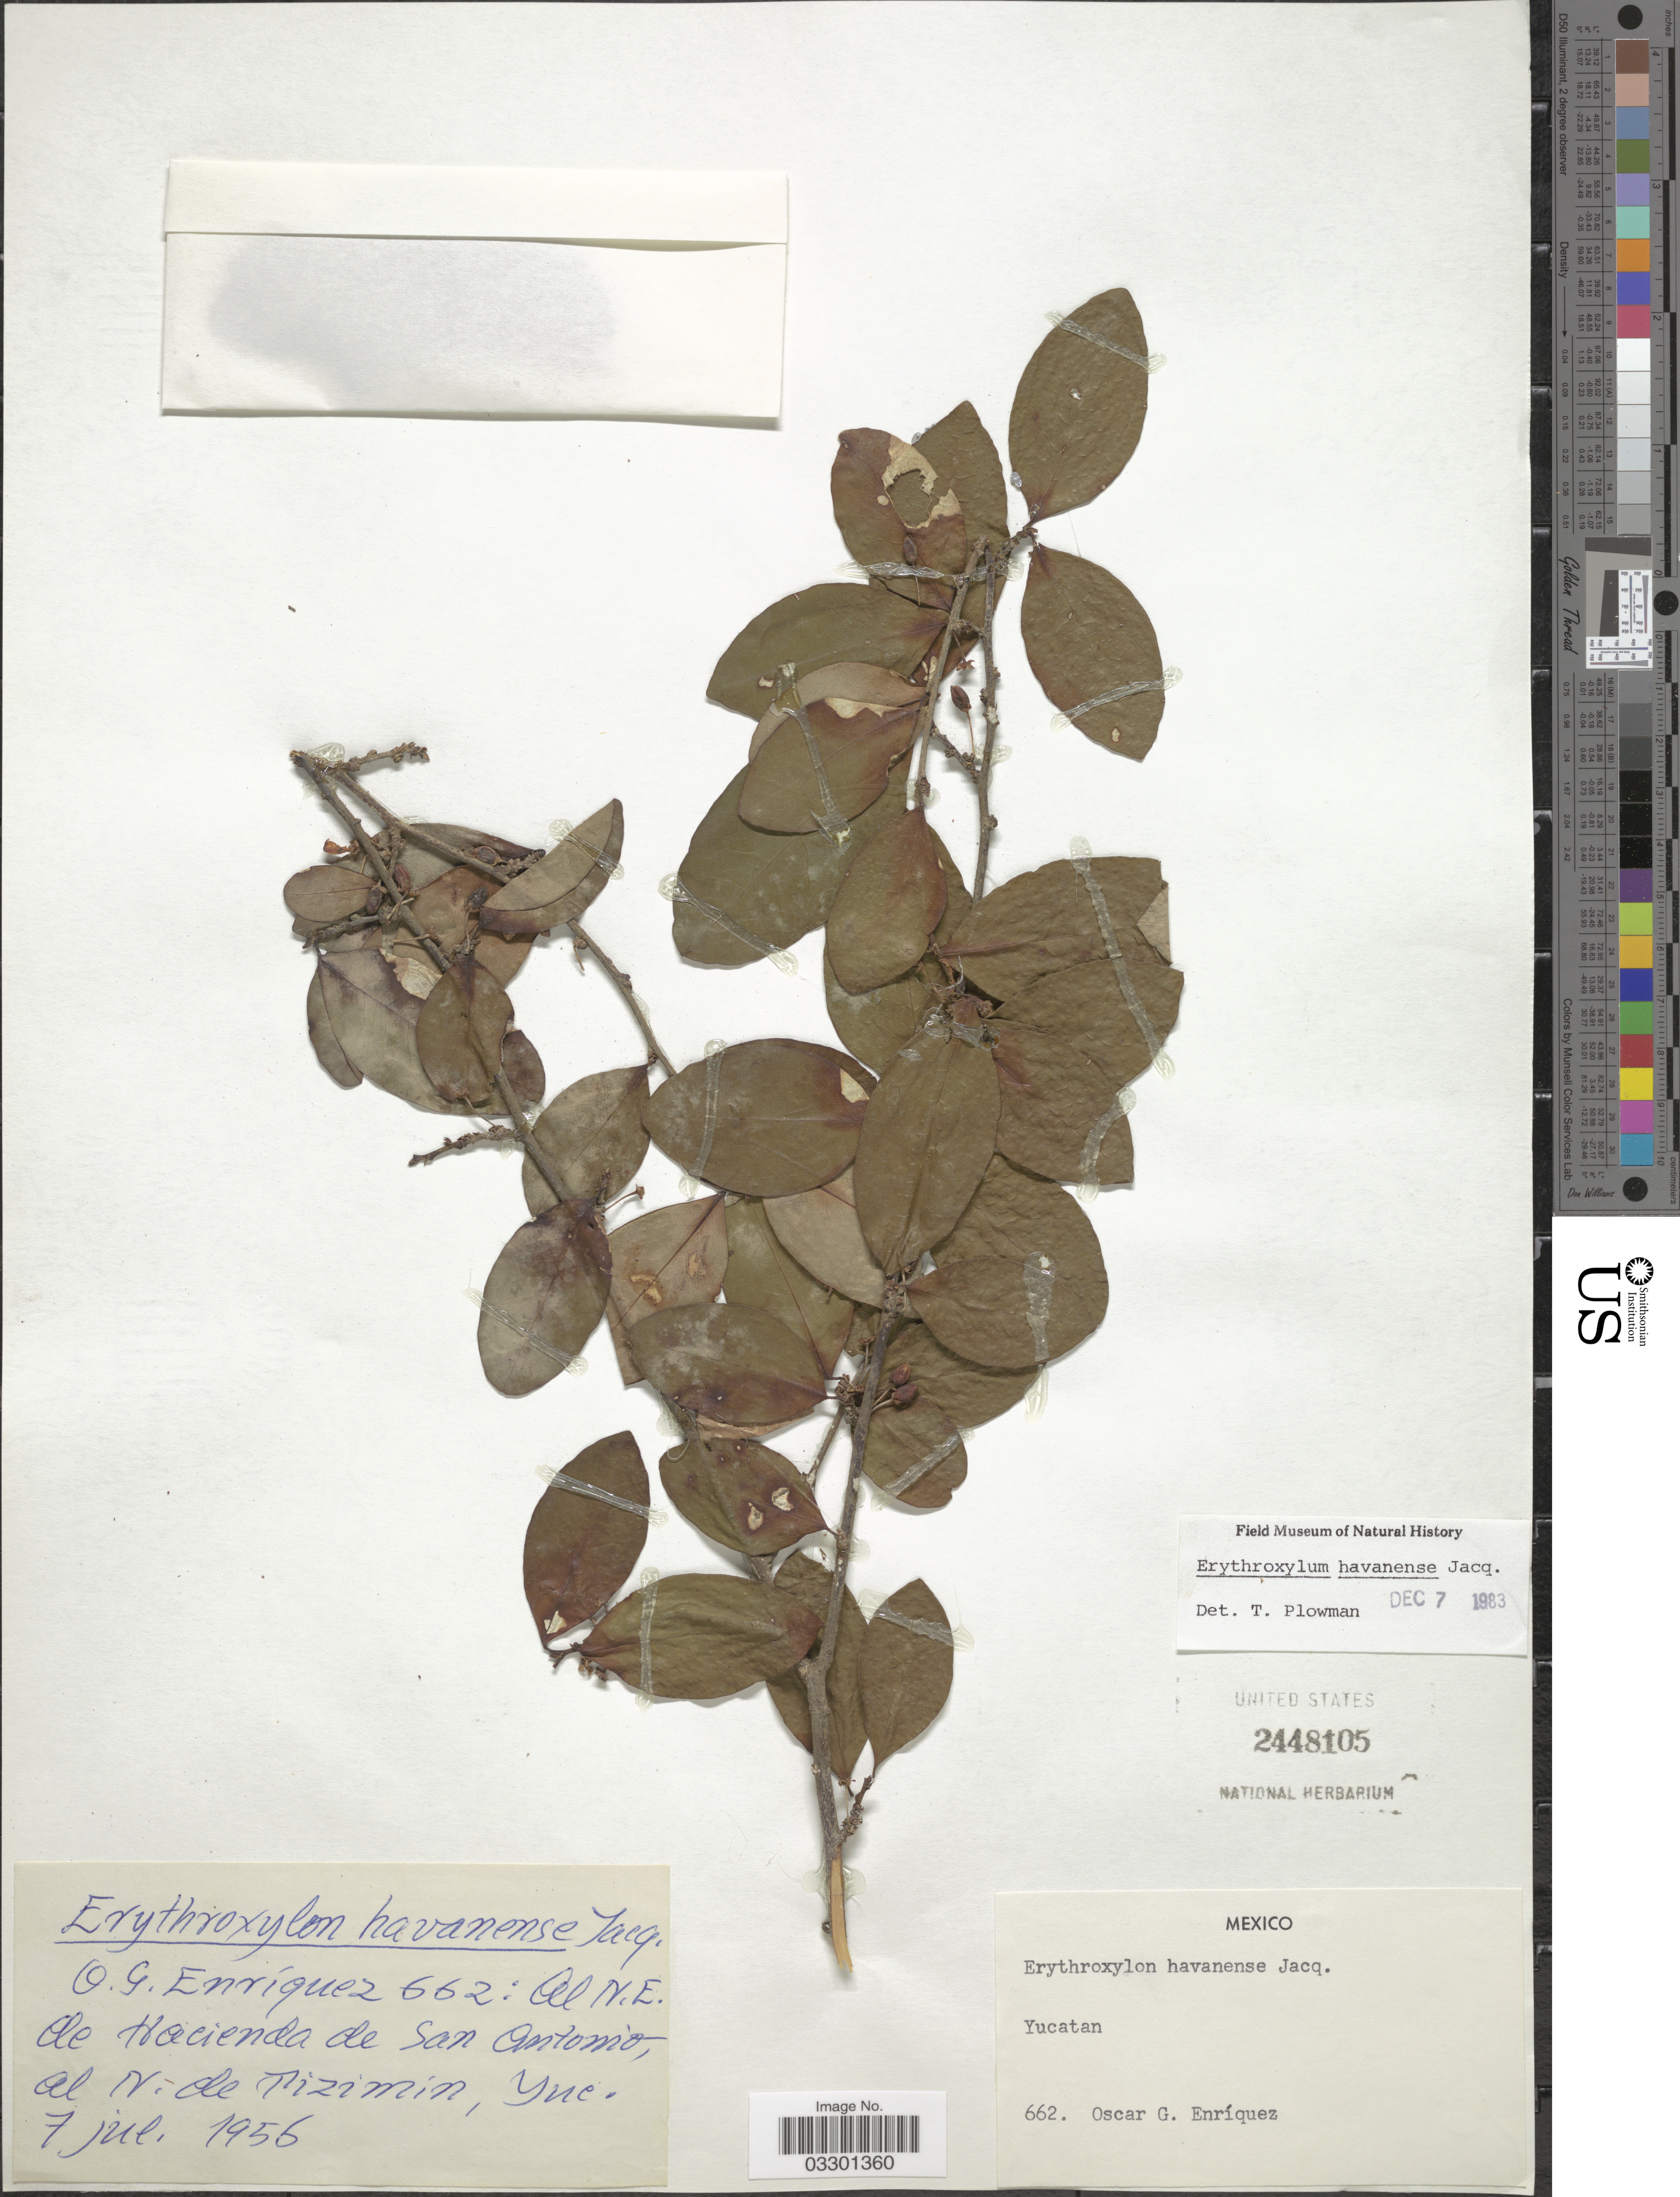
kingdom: Plantae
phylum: Tracheophyta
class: Magnoliopsida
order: Malpighiales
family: Erythroxylaceae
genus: Erythroxylum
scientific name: Erythroxylum havanense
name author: Jacq.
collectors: O. Enriquez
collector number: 662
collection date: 1956-07-07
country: Mexico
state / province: Yucatán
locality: Al N.E. de Hacienda de San Antonio al N. de Pizimin.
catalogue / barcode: US 2448105